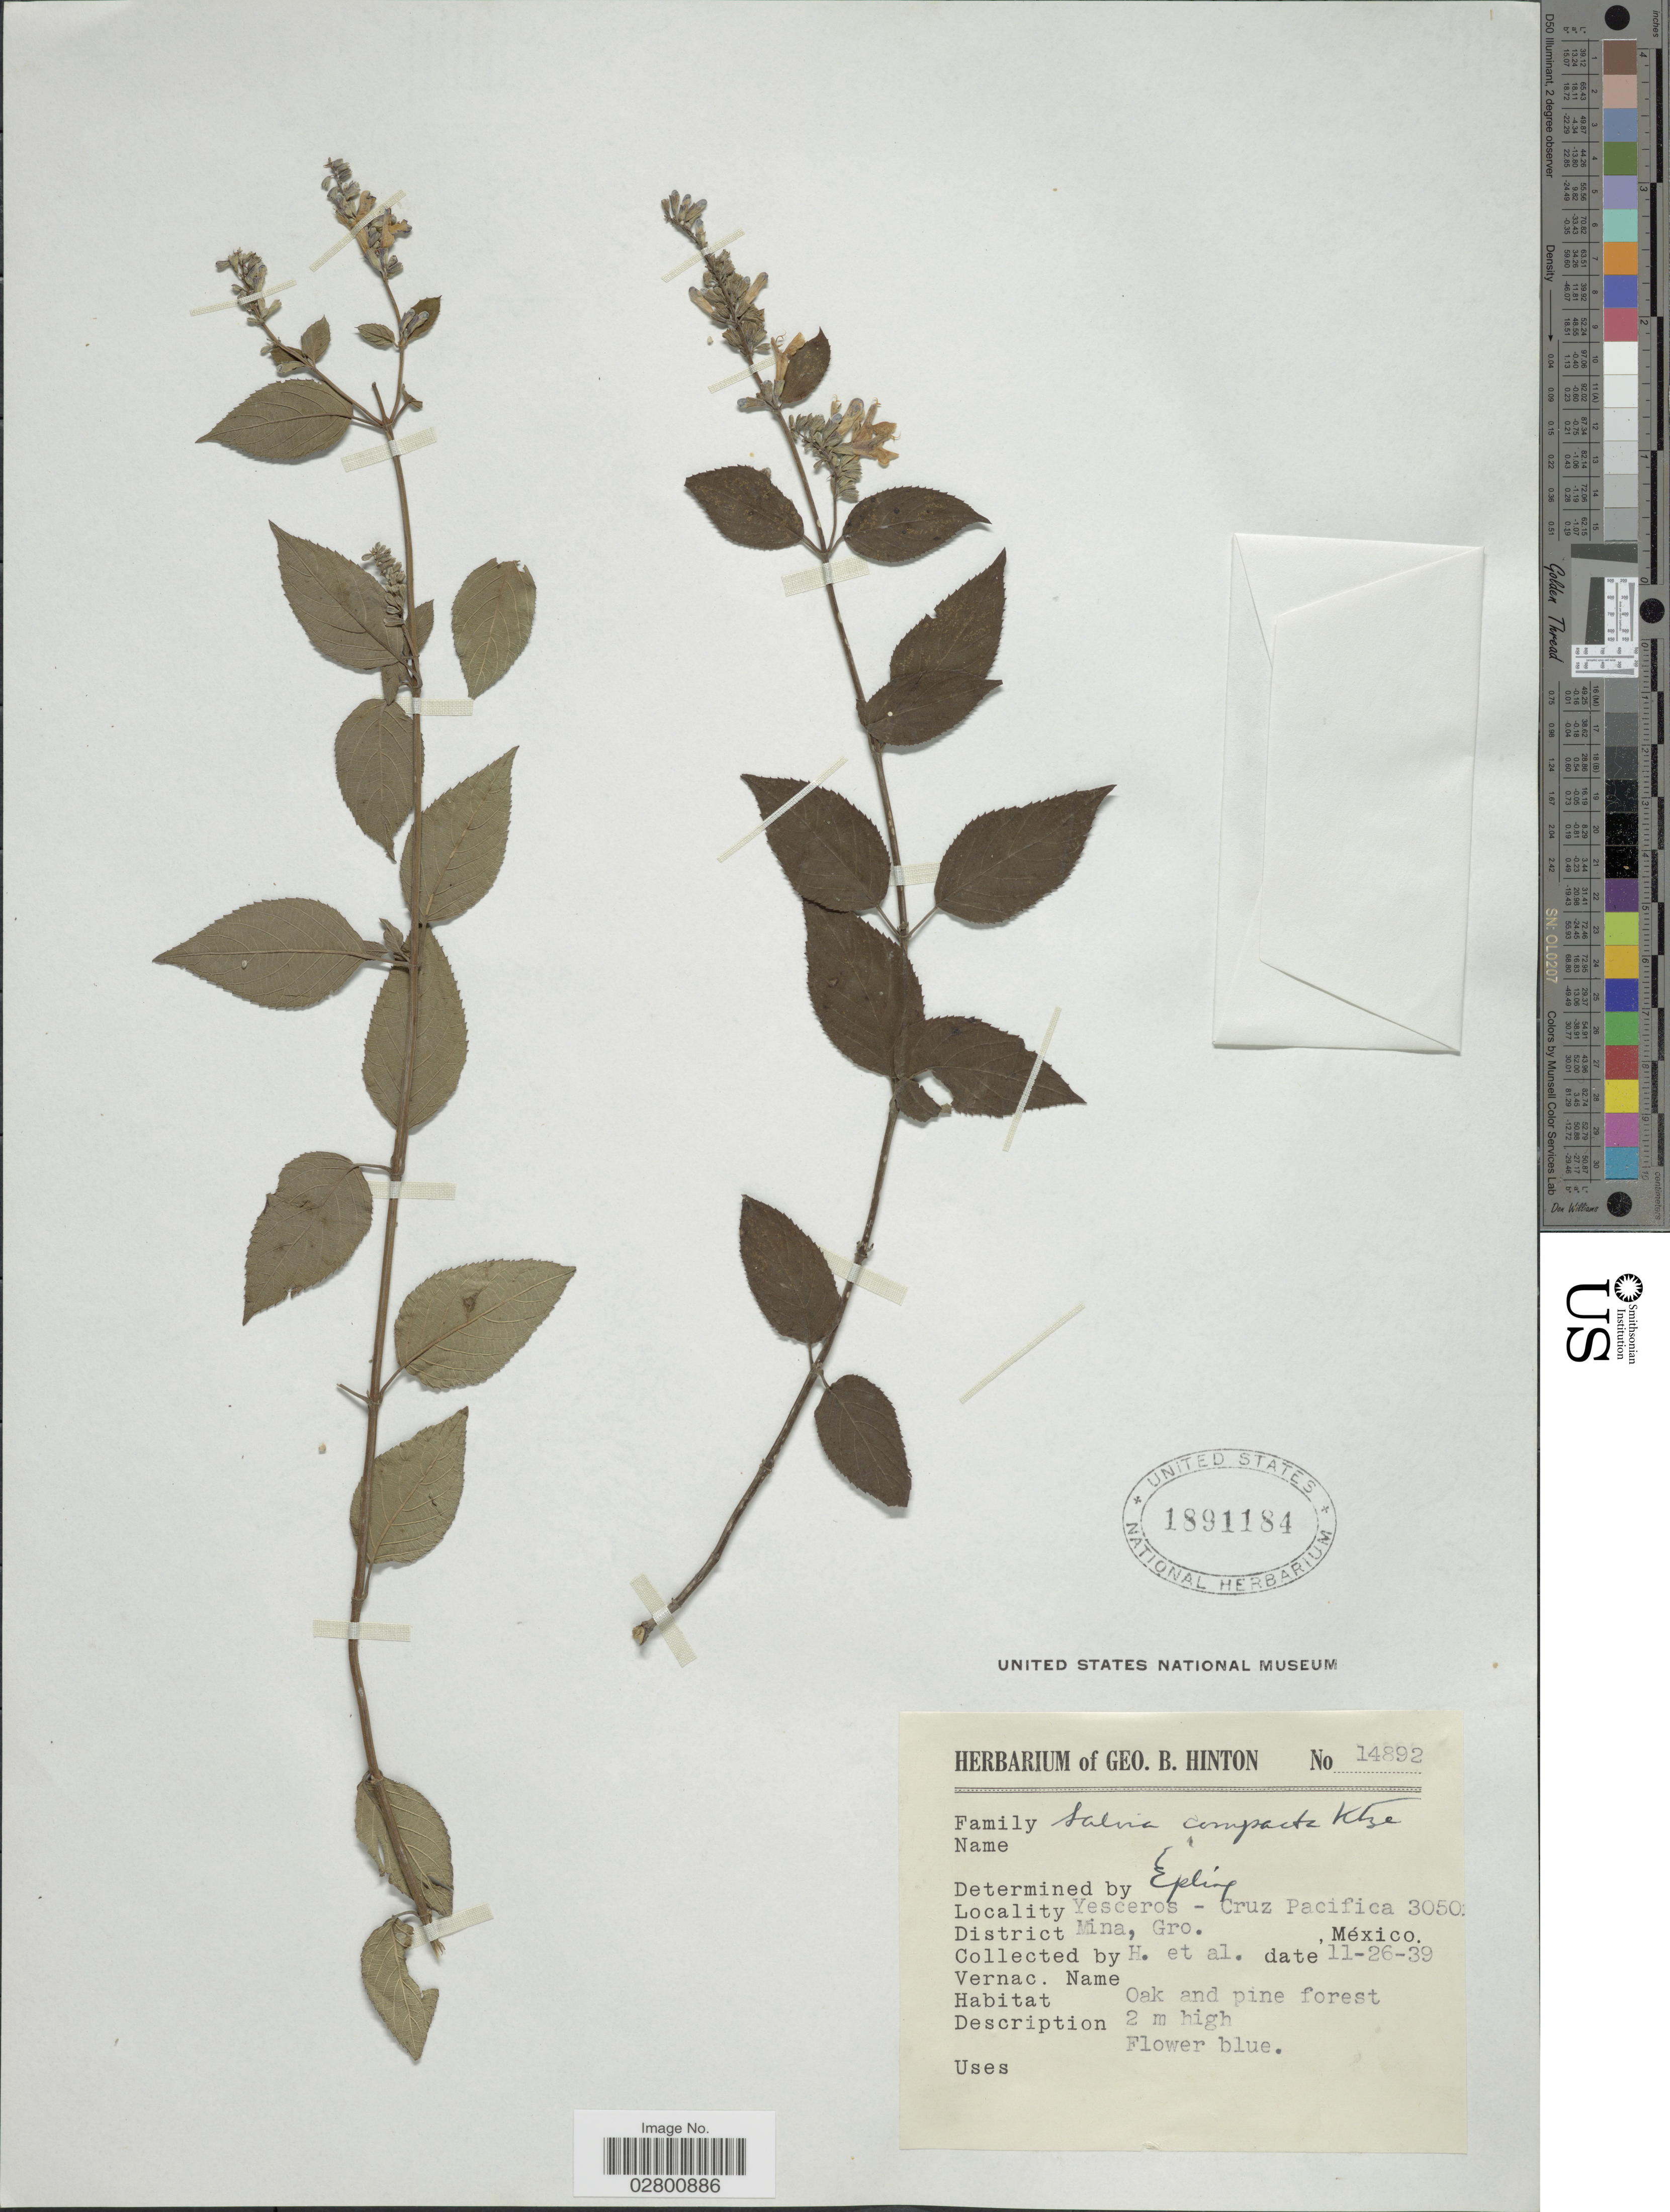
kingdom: Plantae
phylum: Tracheophyta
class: Magnoliopsida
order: Lamiales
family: Lamiaceae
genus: Salvia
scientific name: Salvia compacta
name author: Kuntze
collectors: G. B. Hinton & et al.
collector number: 14892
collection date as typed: Transcribed d/m/y: 26/11/39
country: Mexico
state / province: Guerrero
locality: Yesceros- Cruz Pacifica. Mina, Gro.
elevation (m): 3050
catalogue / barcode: US 1891184